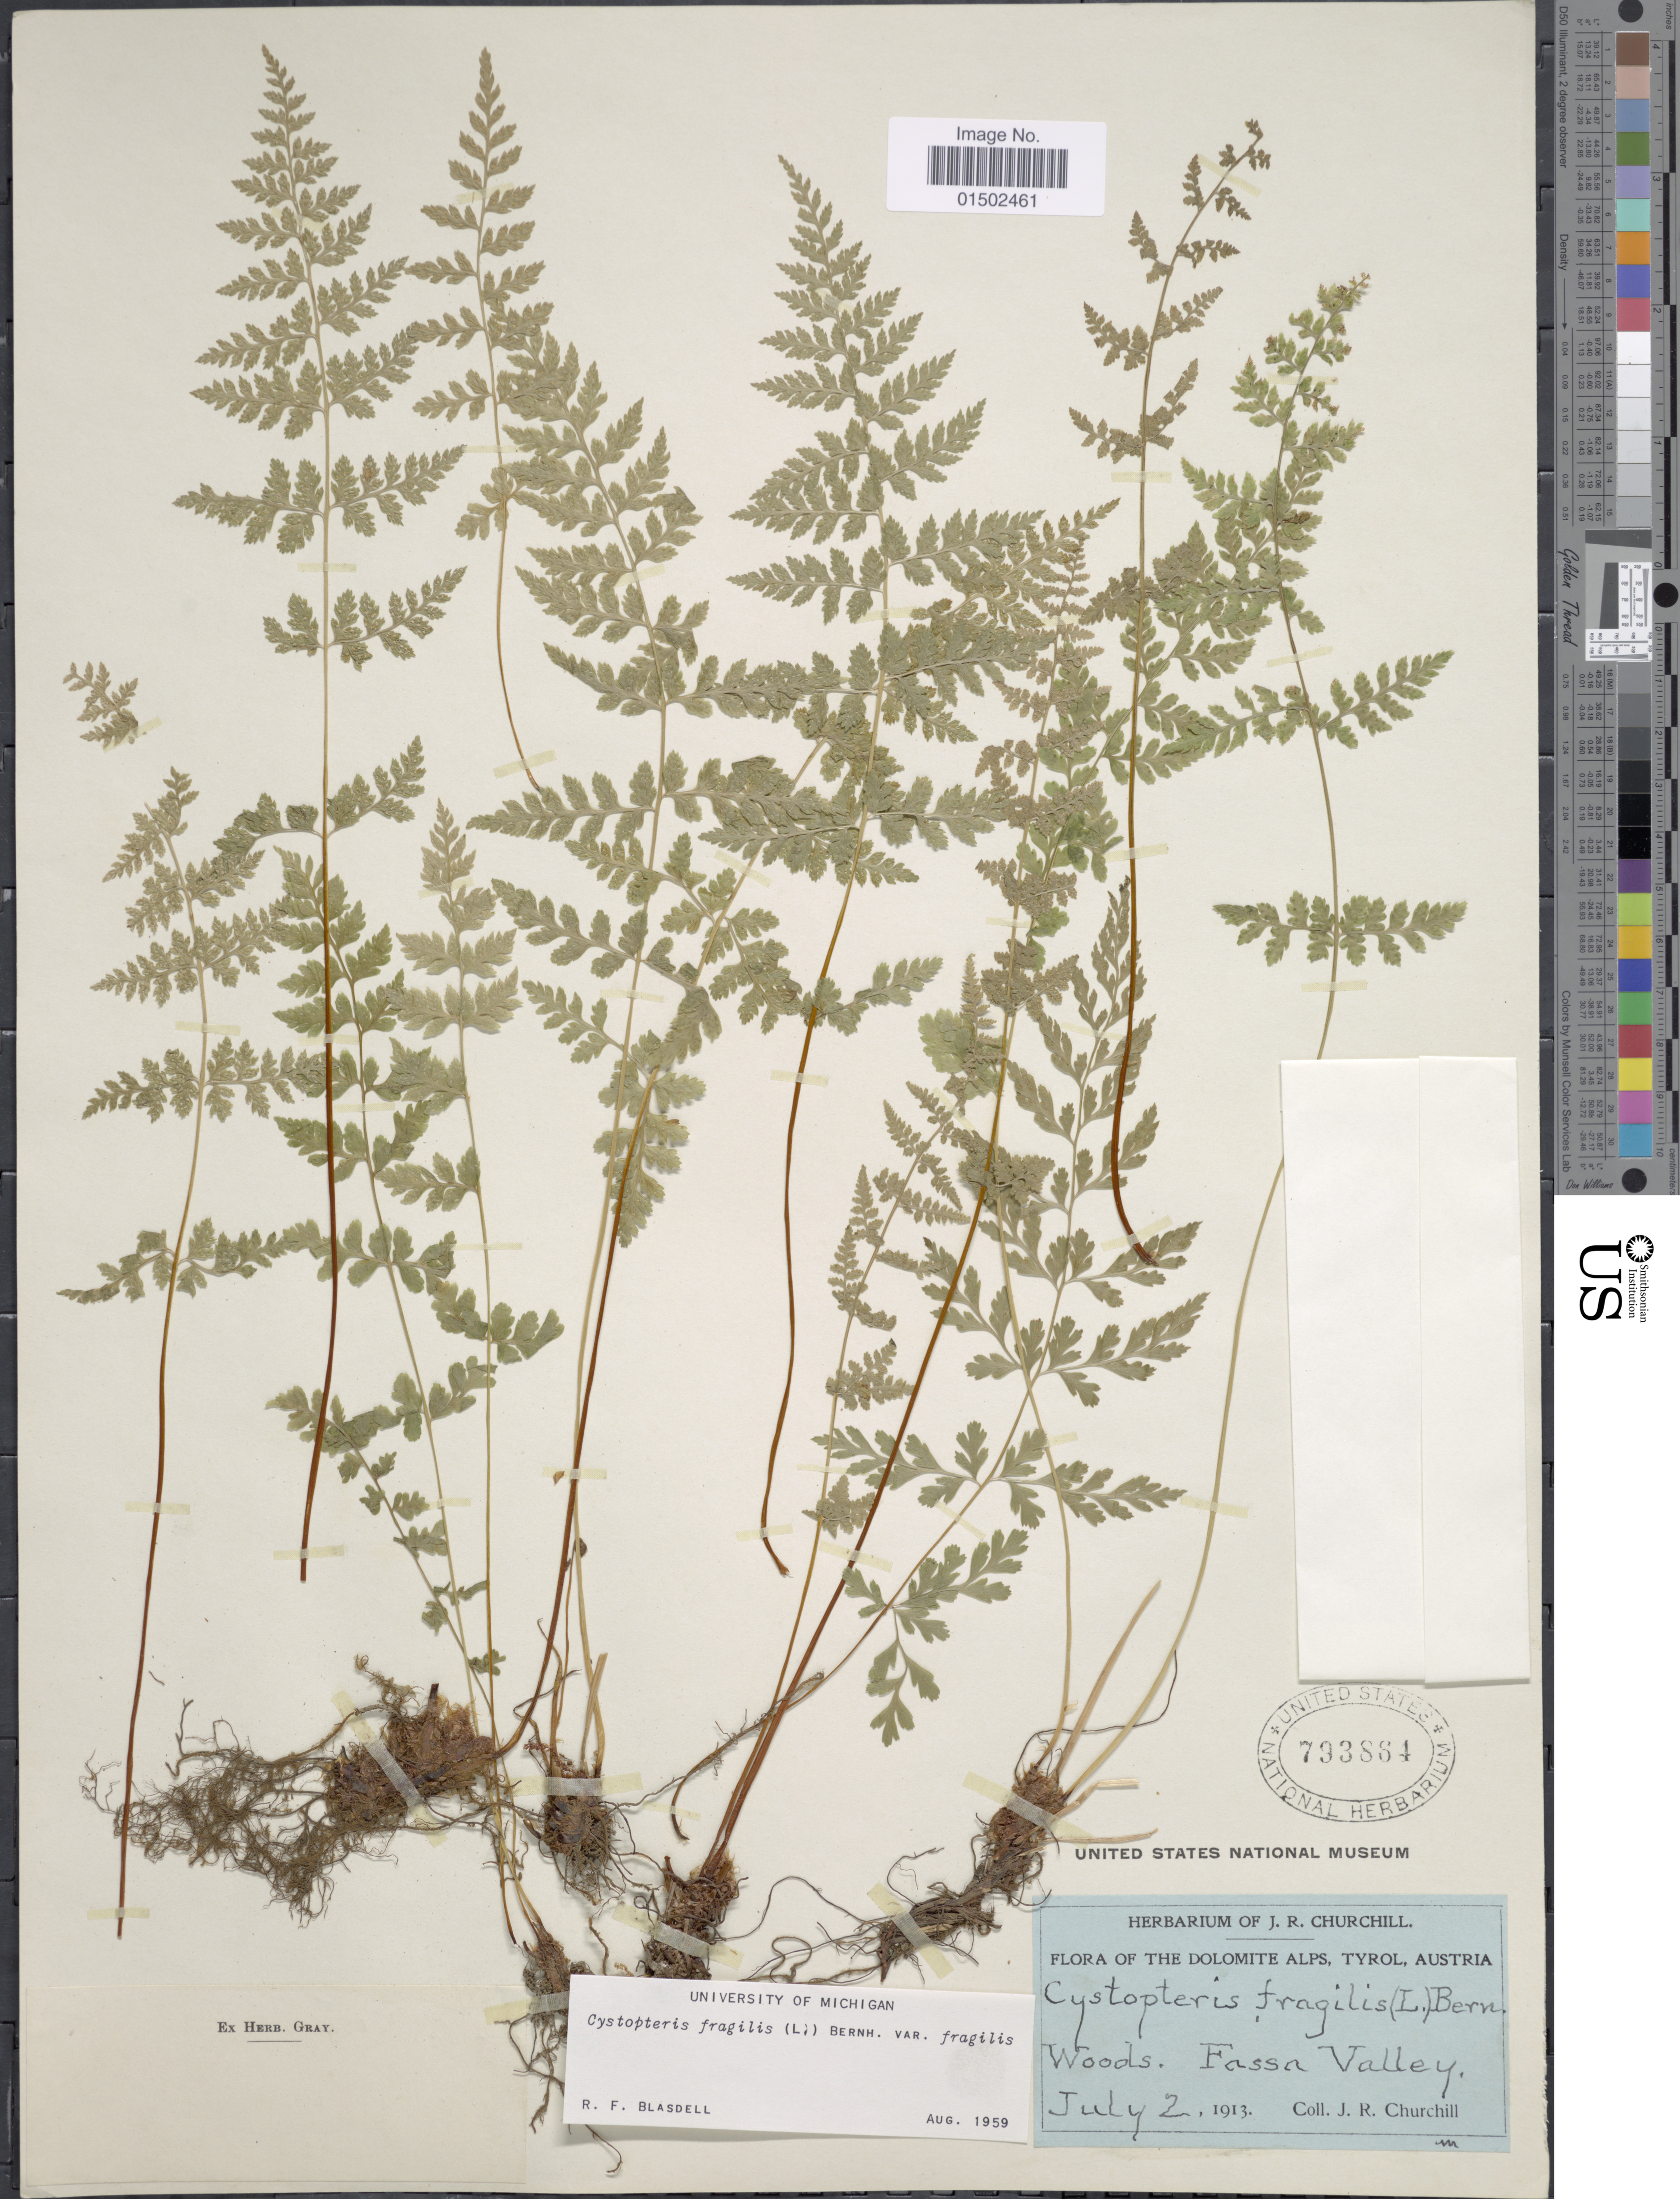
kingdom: Plantae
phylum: Tracheophyta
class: Polypodiopsida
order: Polypodiales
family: Cystopteridaceae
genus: Cystopteris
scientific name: Cystopteris fragilis var. fragilis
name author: (L.) Bernh.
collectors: J. Churchill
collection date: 1913-07-02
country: Austria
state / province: Tirol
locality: The Dolomite Alps, Fassa Valley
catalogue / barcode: US 733884